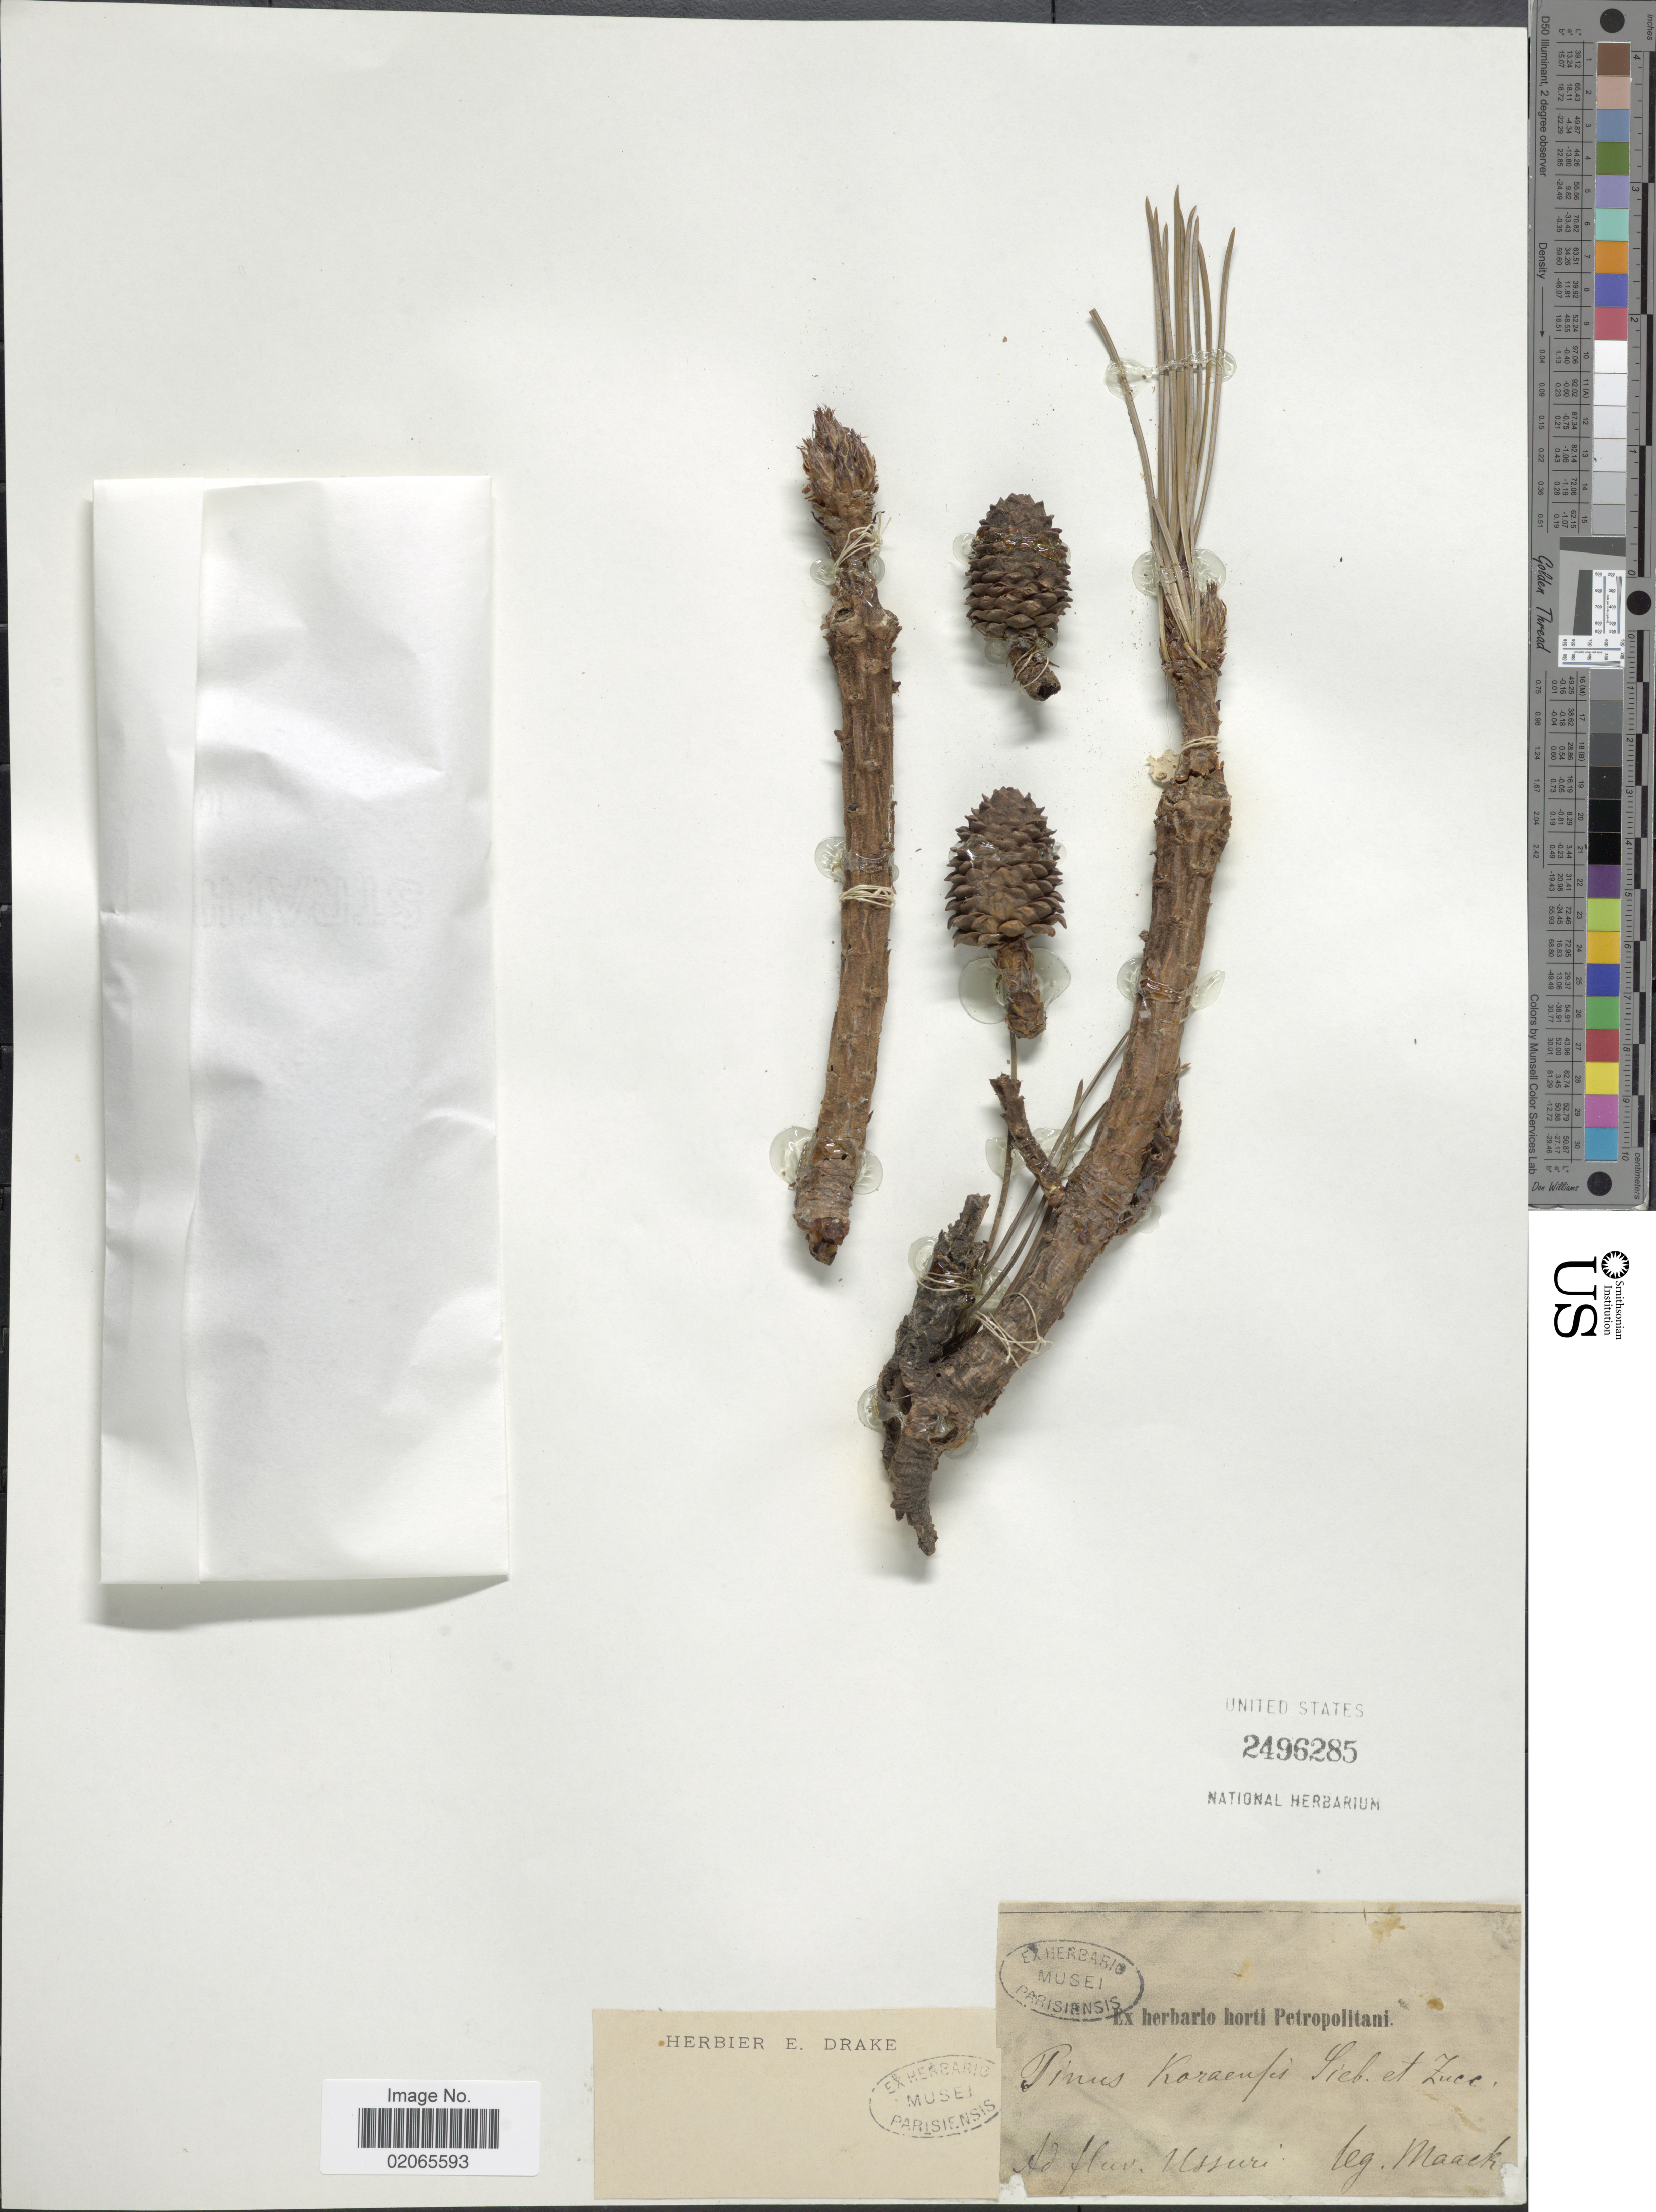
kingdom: Plantae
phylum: Tracheophyta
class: Pinopsida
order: Pinales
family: Pinaceae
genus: Pinus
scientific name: Pinus koraiensis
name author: Siebold & Zucc.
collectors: Maack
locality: Ad fluv. Ussuri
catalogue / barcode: US 2496285